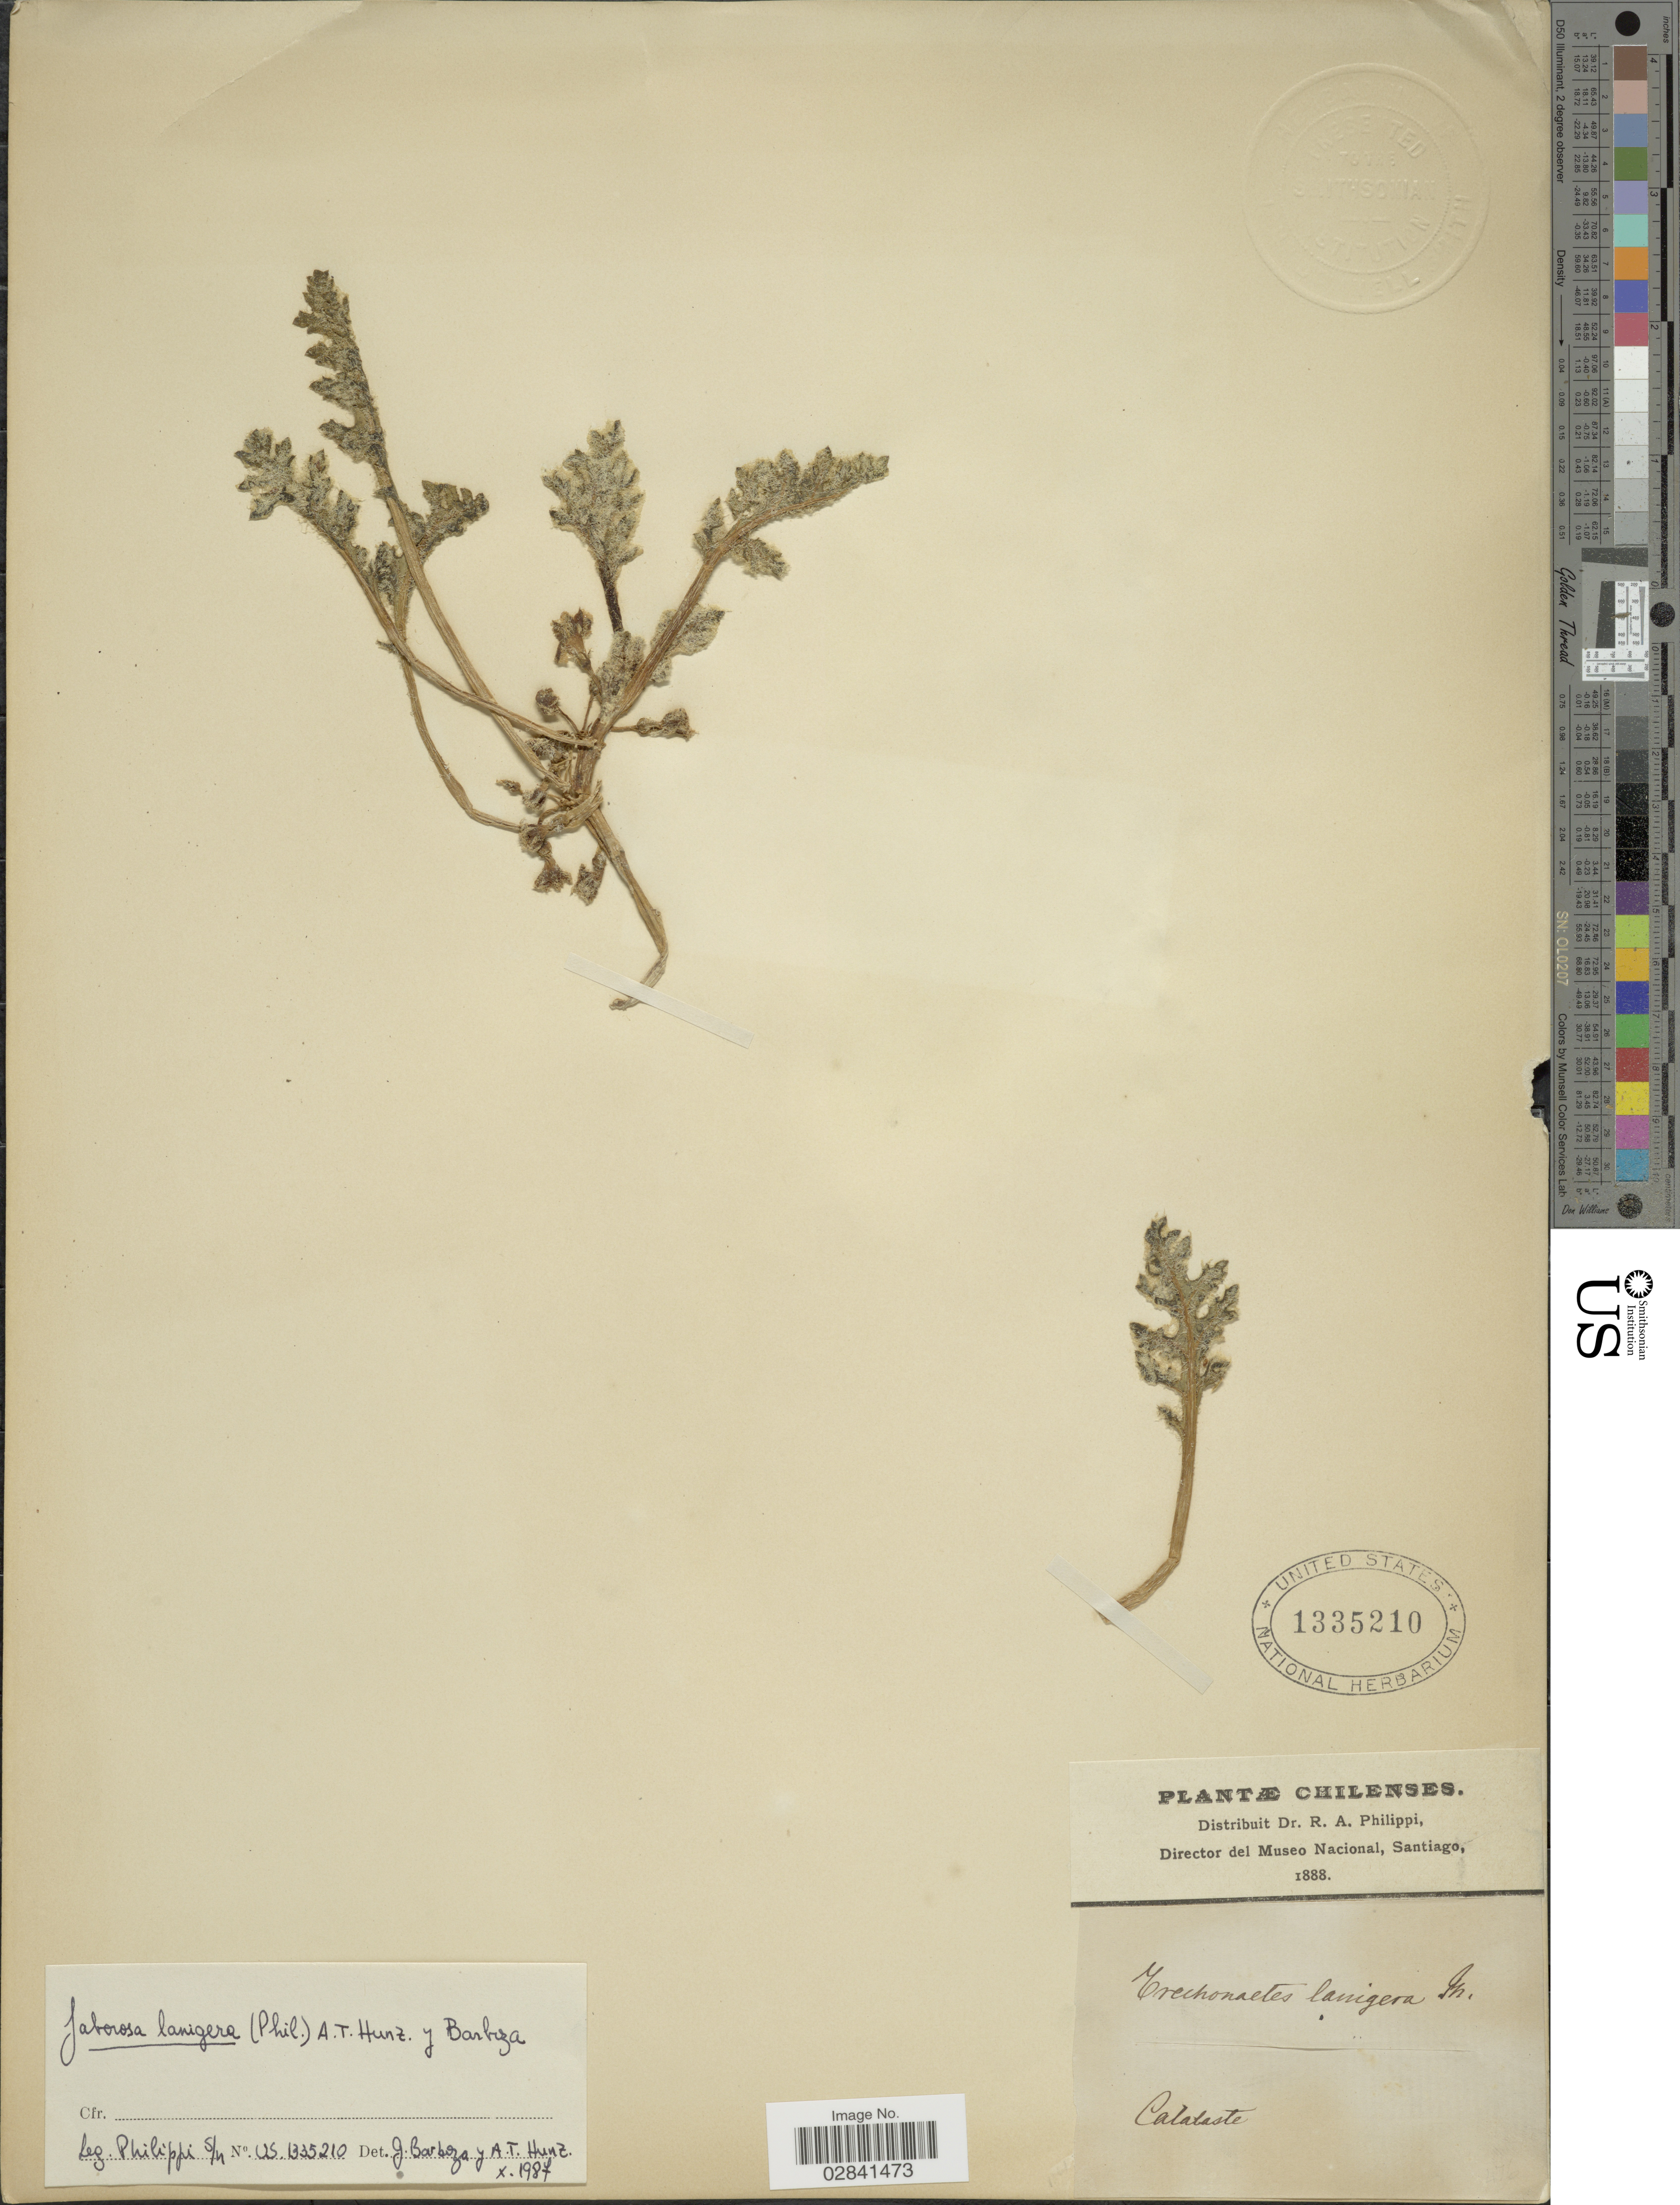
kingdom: Plantae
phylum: Tracheophyta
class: Magnoliopsida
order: Solanales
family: Solanaceae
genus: Jaborosa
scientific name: Jaborosa lanigera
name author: (Phil.) Hunz. & Barboza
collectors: R. A. Philippi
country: Chile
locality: Chilenses. Calalaste.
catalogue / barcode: US 1335210